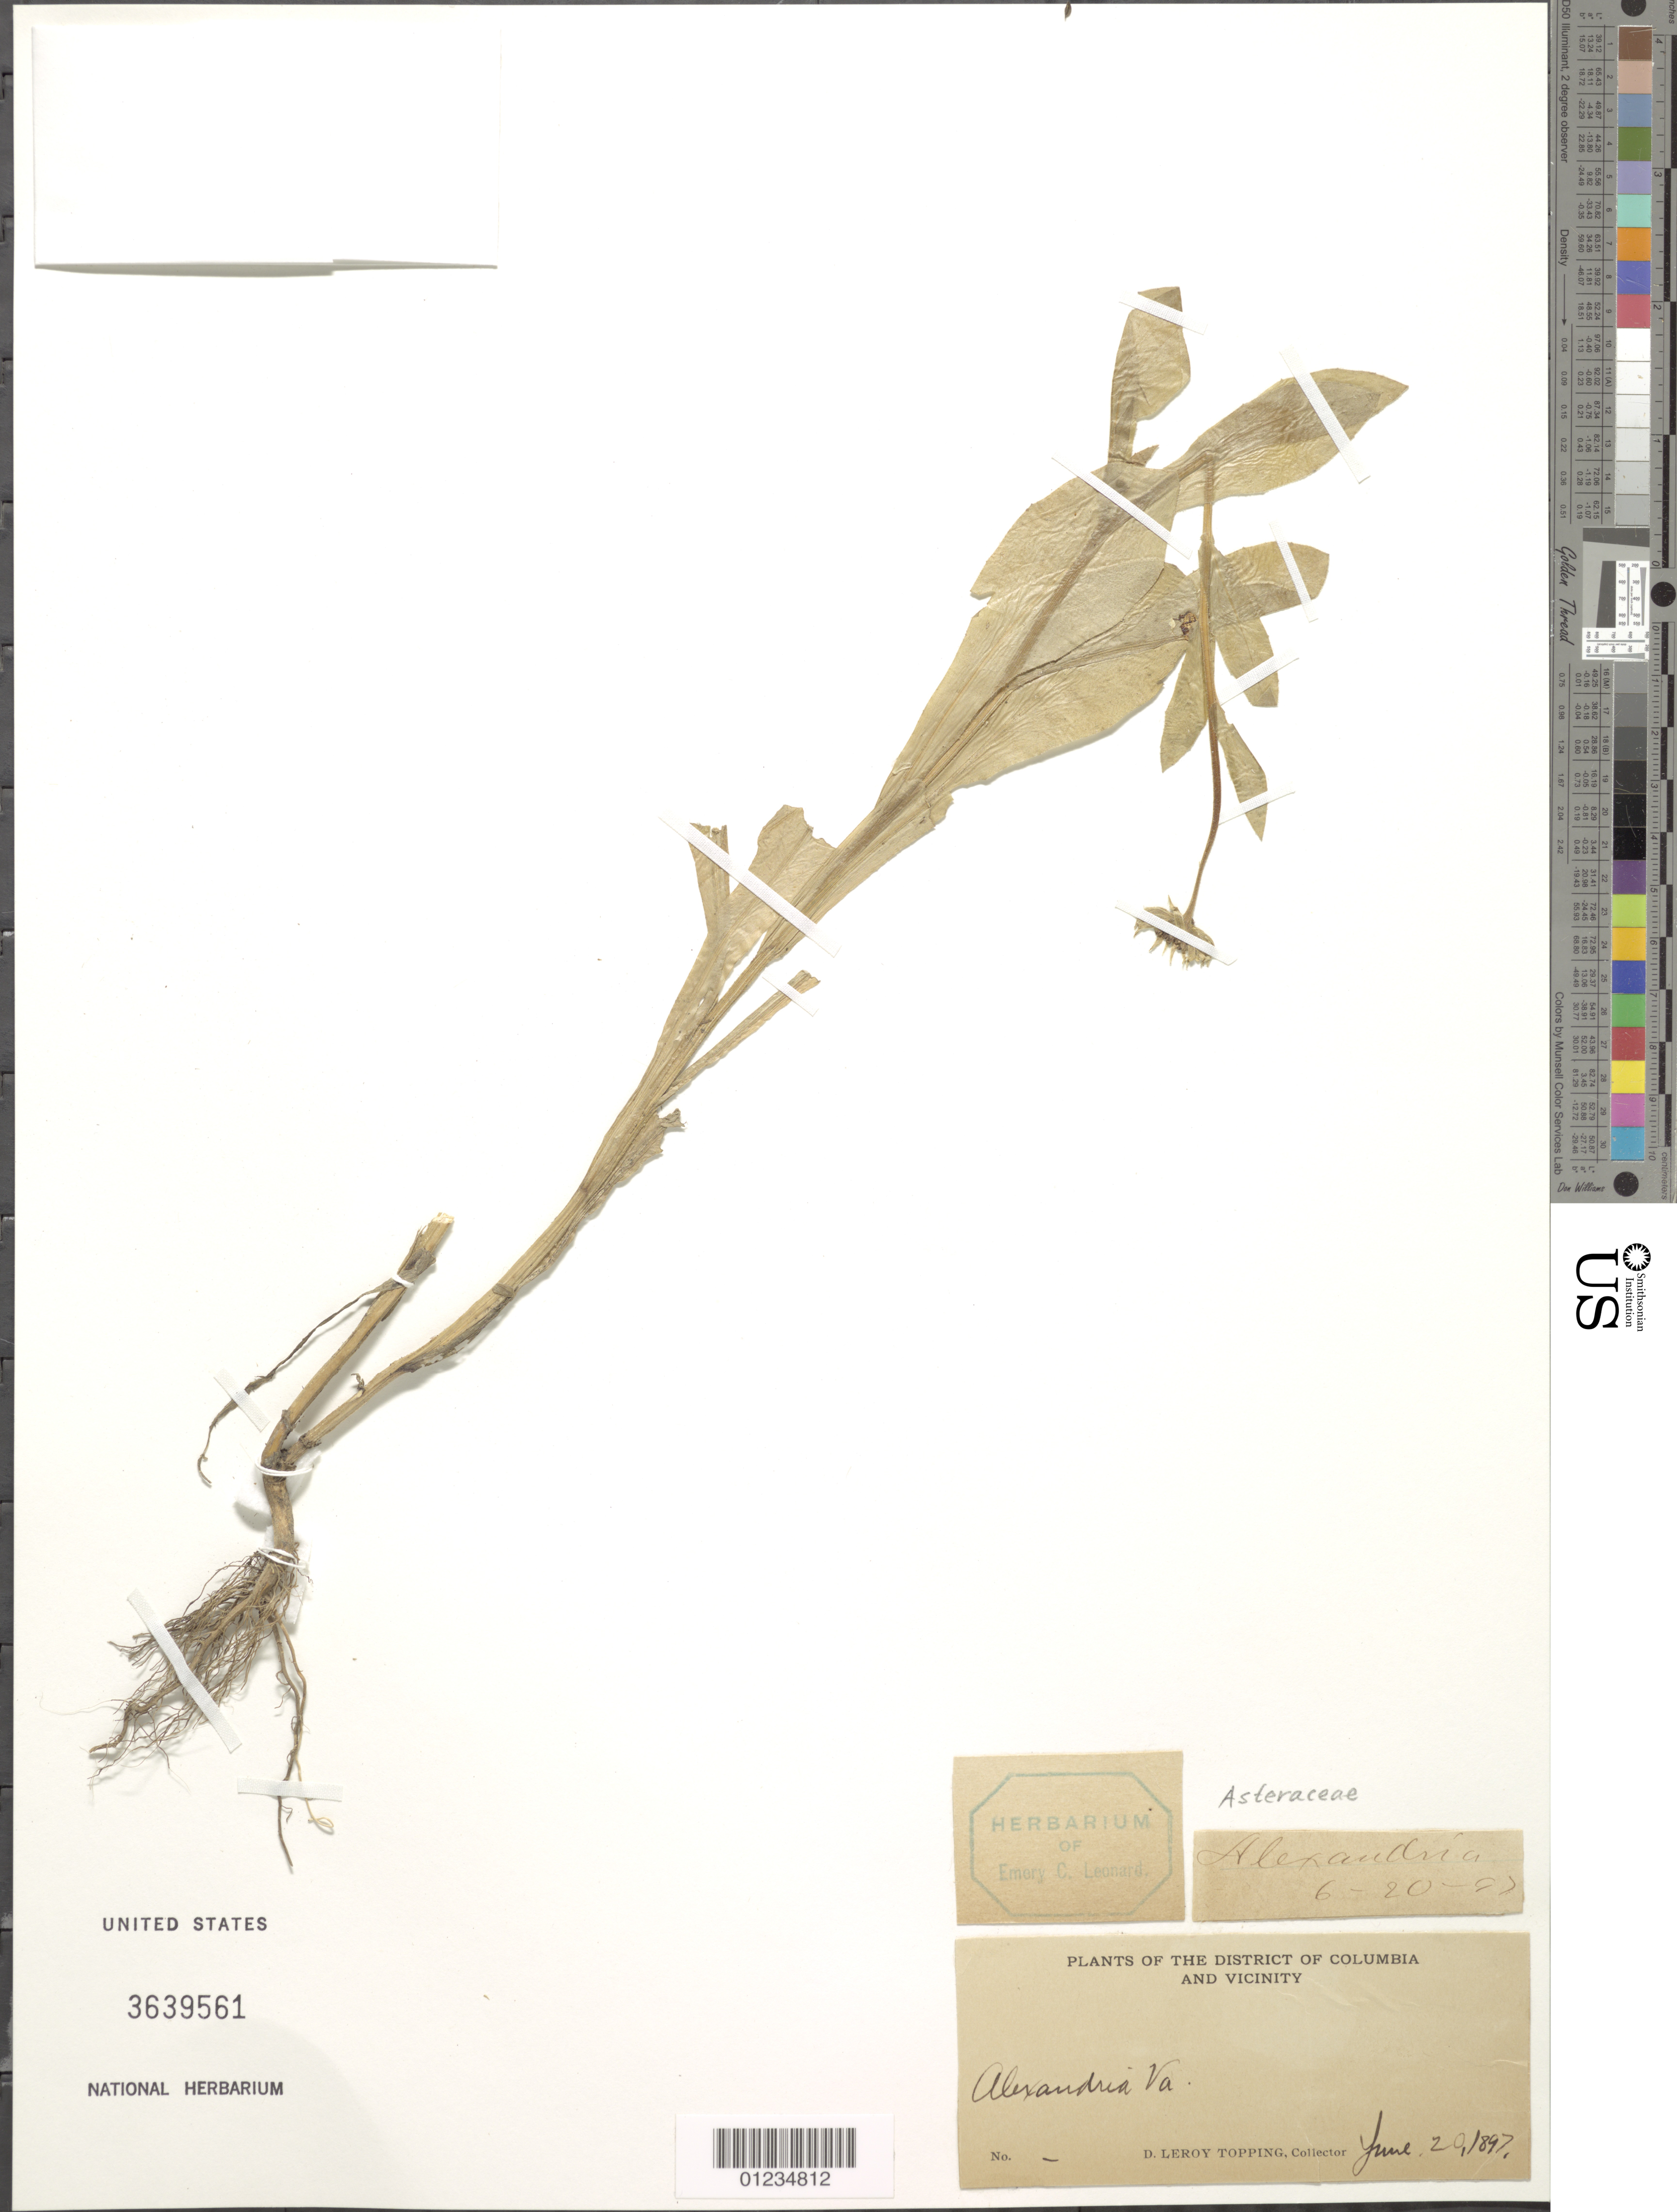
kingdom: Plantae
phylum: Tracheophyta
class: Magnoliopsida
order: Asterales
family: Asteraceae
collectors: D. L. Topping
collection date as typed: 20 Jun 1897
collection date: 1897-06-20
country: United States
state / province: Virginia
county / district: City of Alexandria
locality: Alexandria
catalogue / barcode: US 3639561